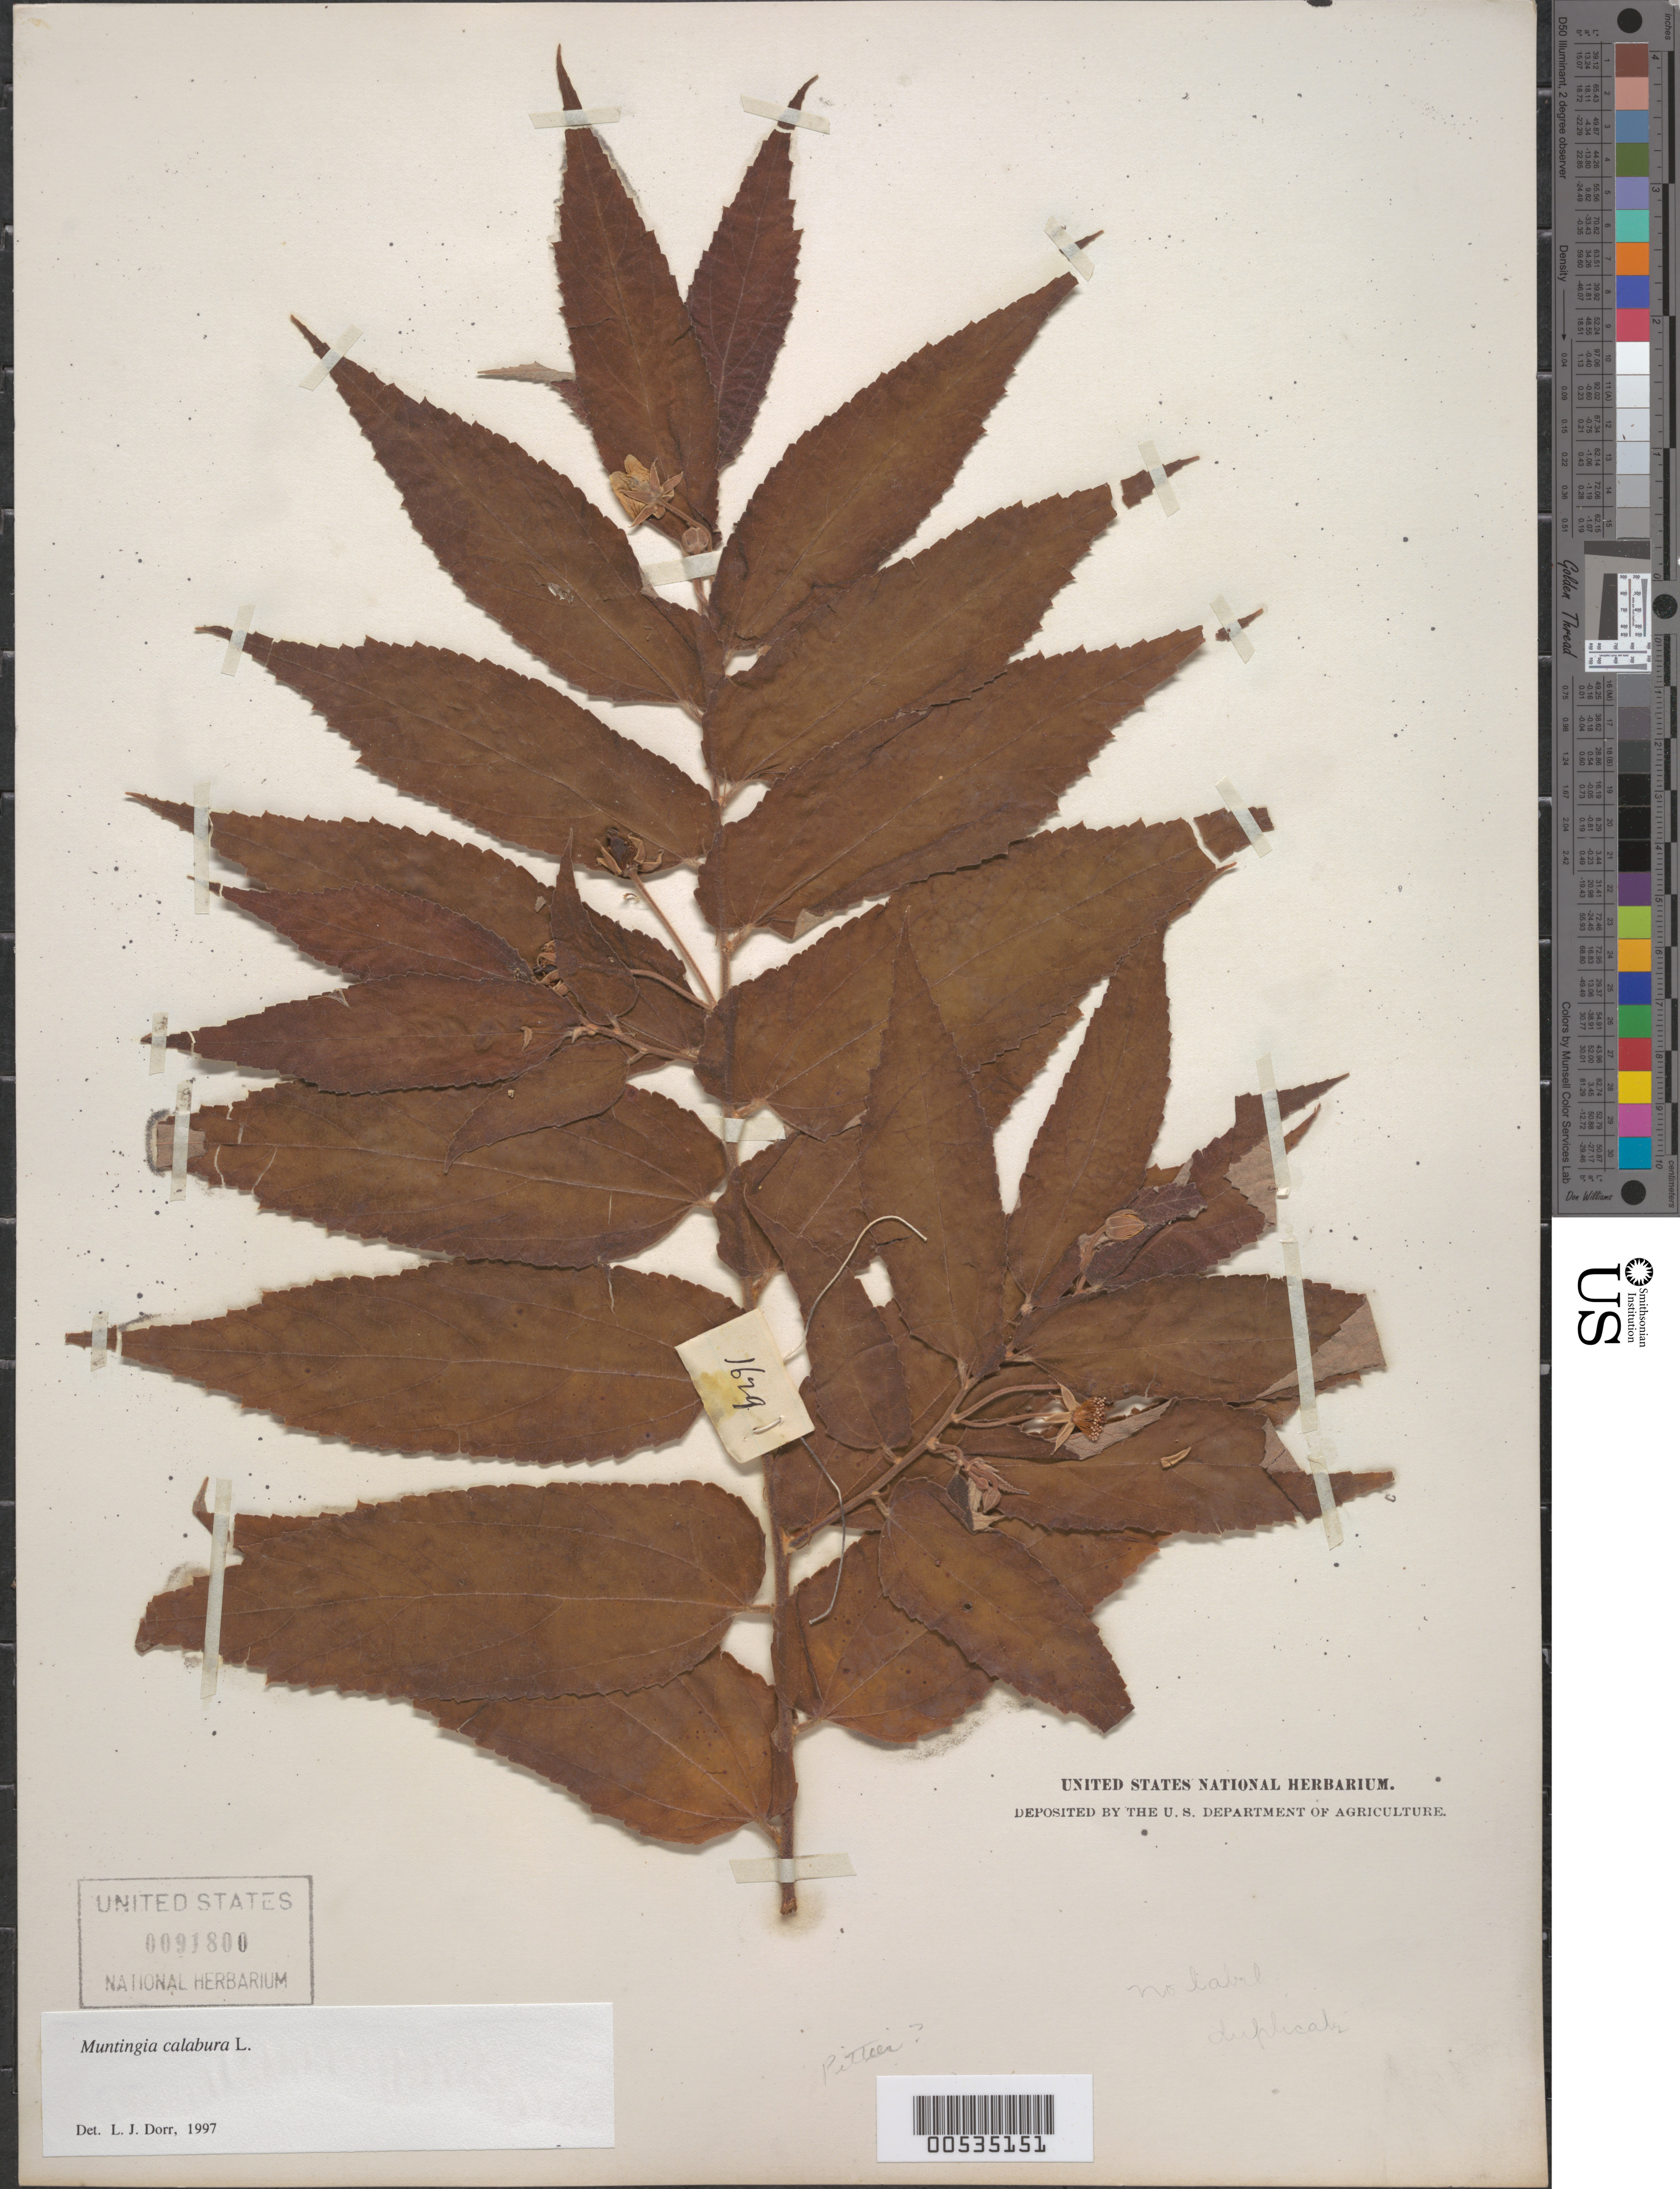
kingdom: Plantae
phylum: Tracheophyta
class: Magnoliopsida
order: Malvales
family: Muntingiaceae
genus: Muntingia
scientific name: Muntingia calabura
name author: L.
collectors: Pittier, --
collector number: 1629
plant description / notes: Specimen without label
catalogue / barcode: US 91800